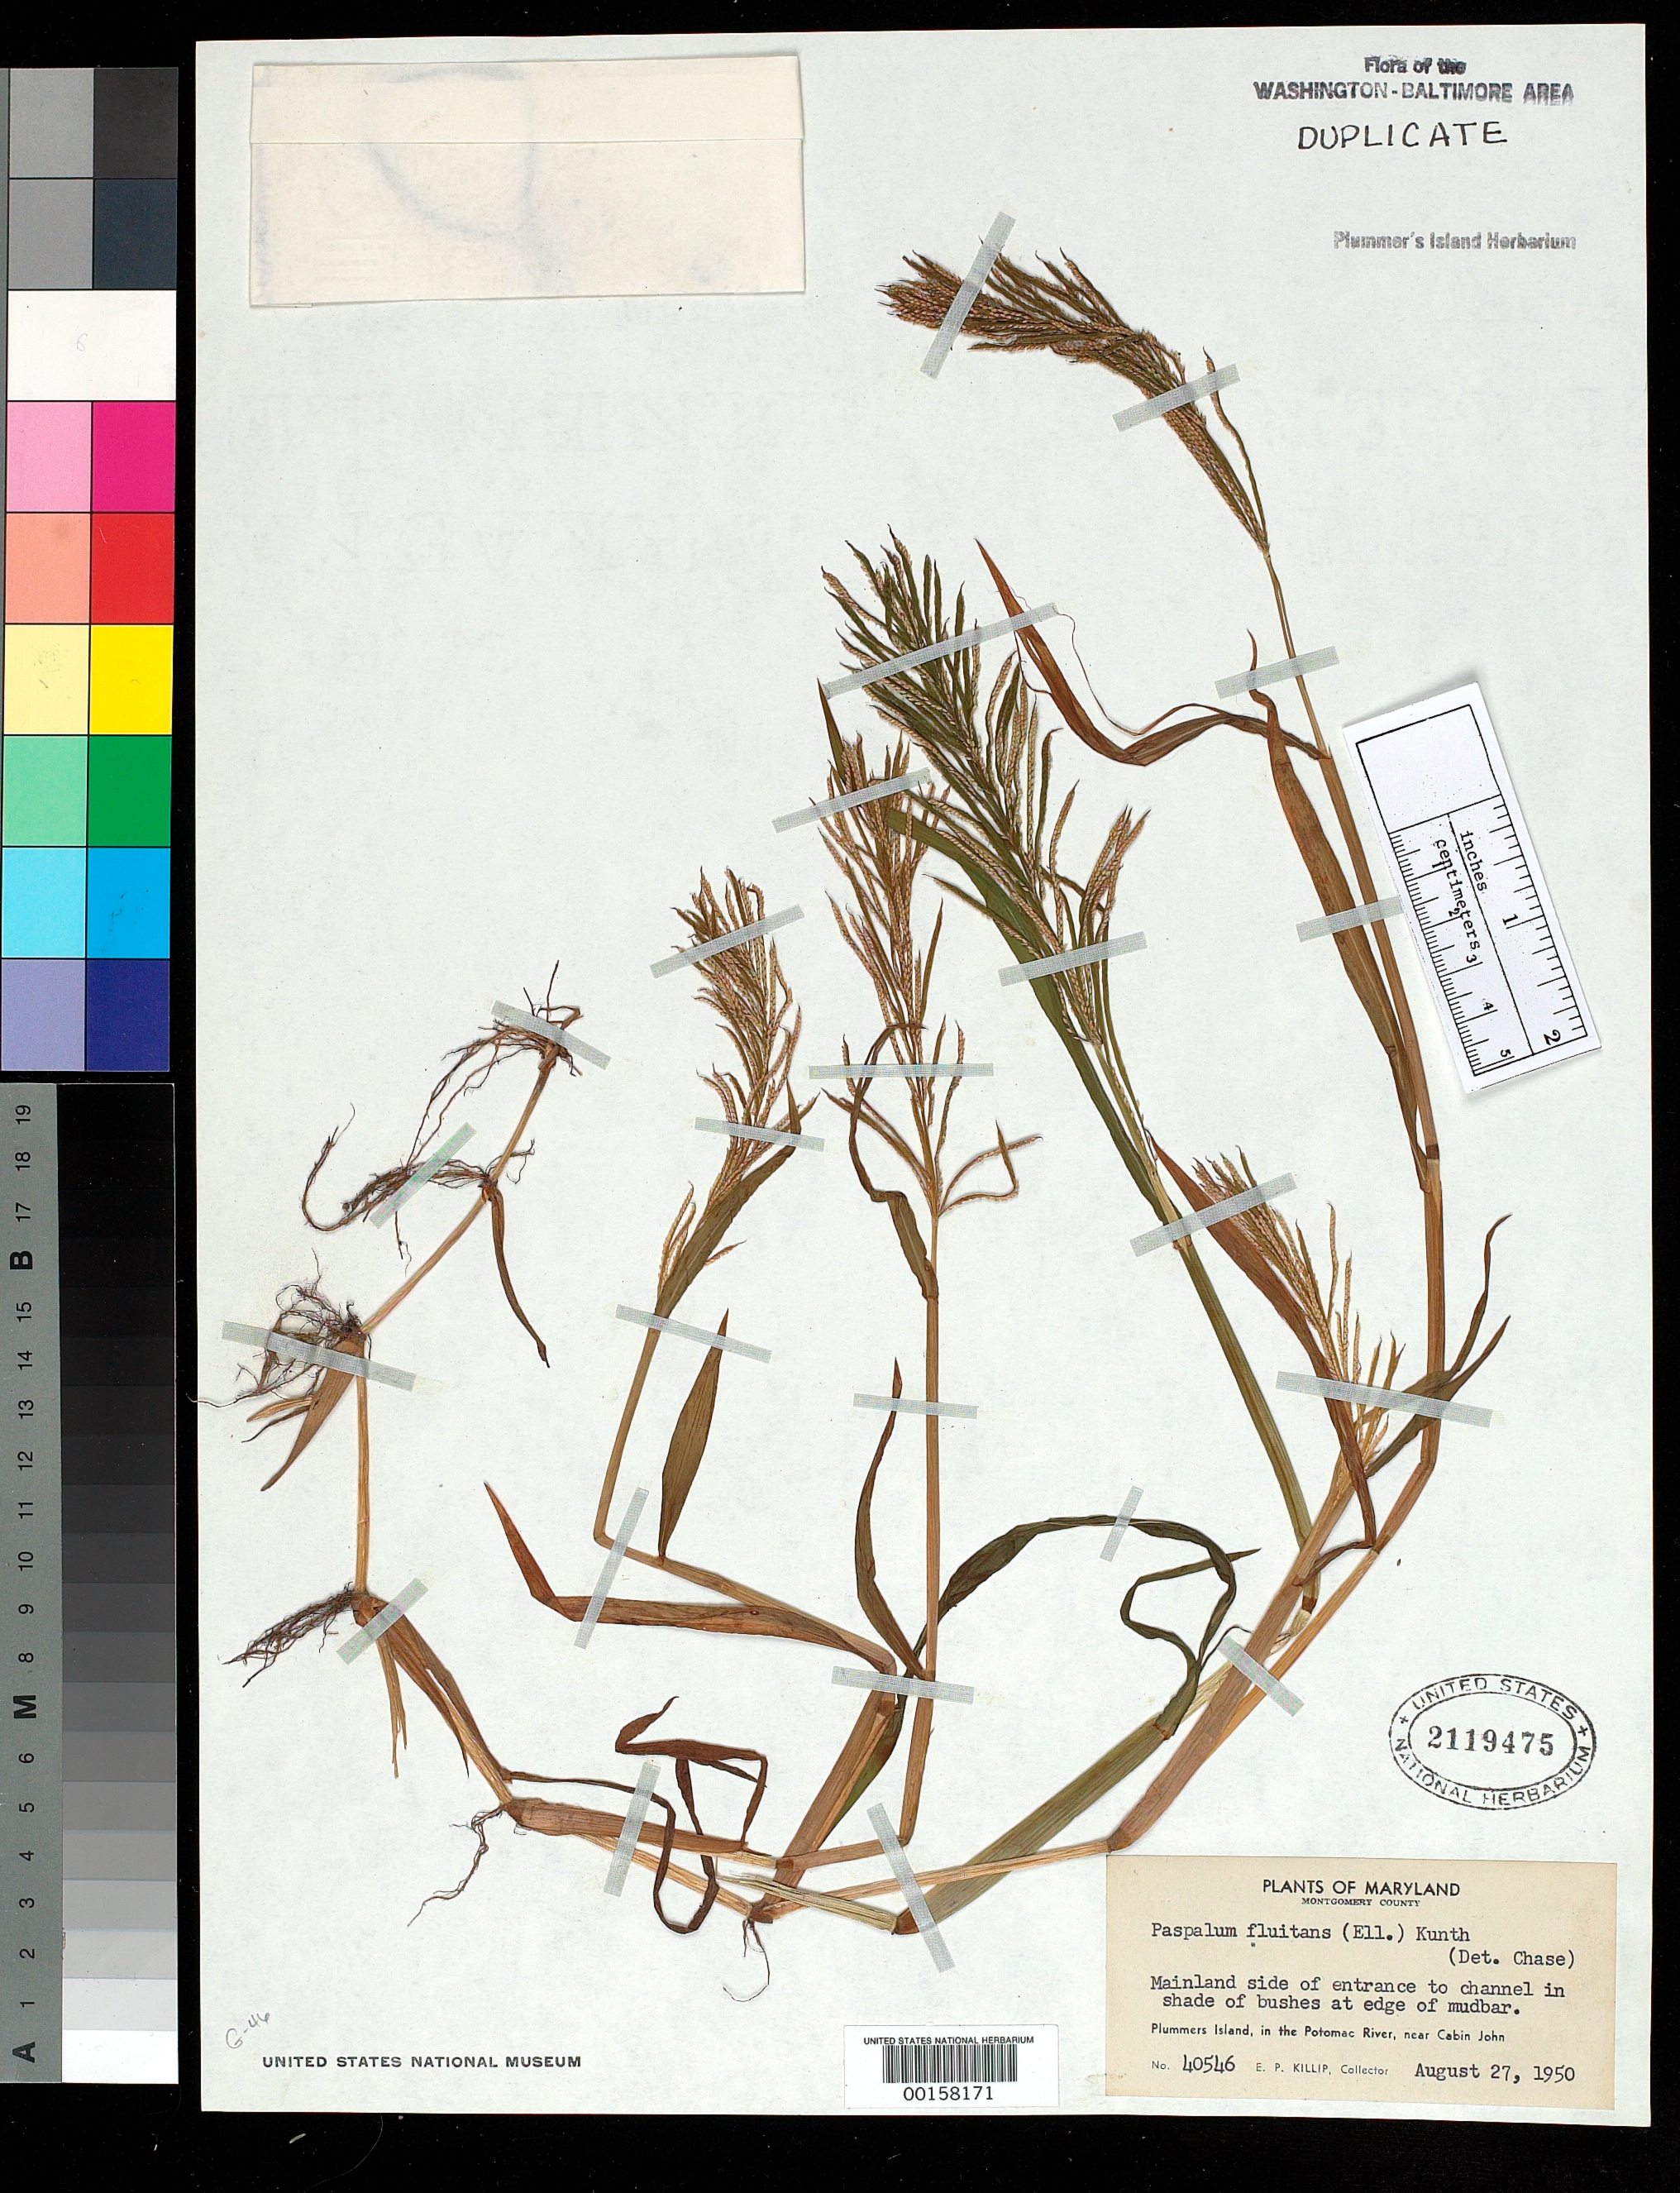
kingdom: Plantae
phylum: Tracheophyta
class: Liliopsida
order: Poales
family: Poaceae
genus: Paspalum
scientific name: Paspalum fluitans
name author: (Elliott) Kunth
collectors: E. P. Killip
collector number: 40546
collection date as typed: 27 Aug 1950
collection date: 1950-08-27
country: United States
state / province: Maryland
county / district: Montgomery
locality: Opposite Plummers Island near Channel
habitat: Shade at edge of mudbar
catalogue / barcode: US 2119475